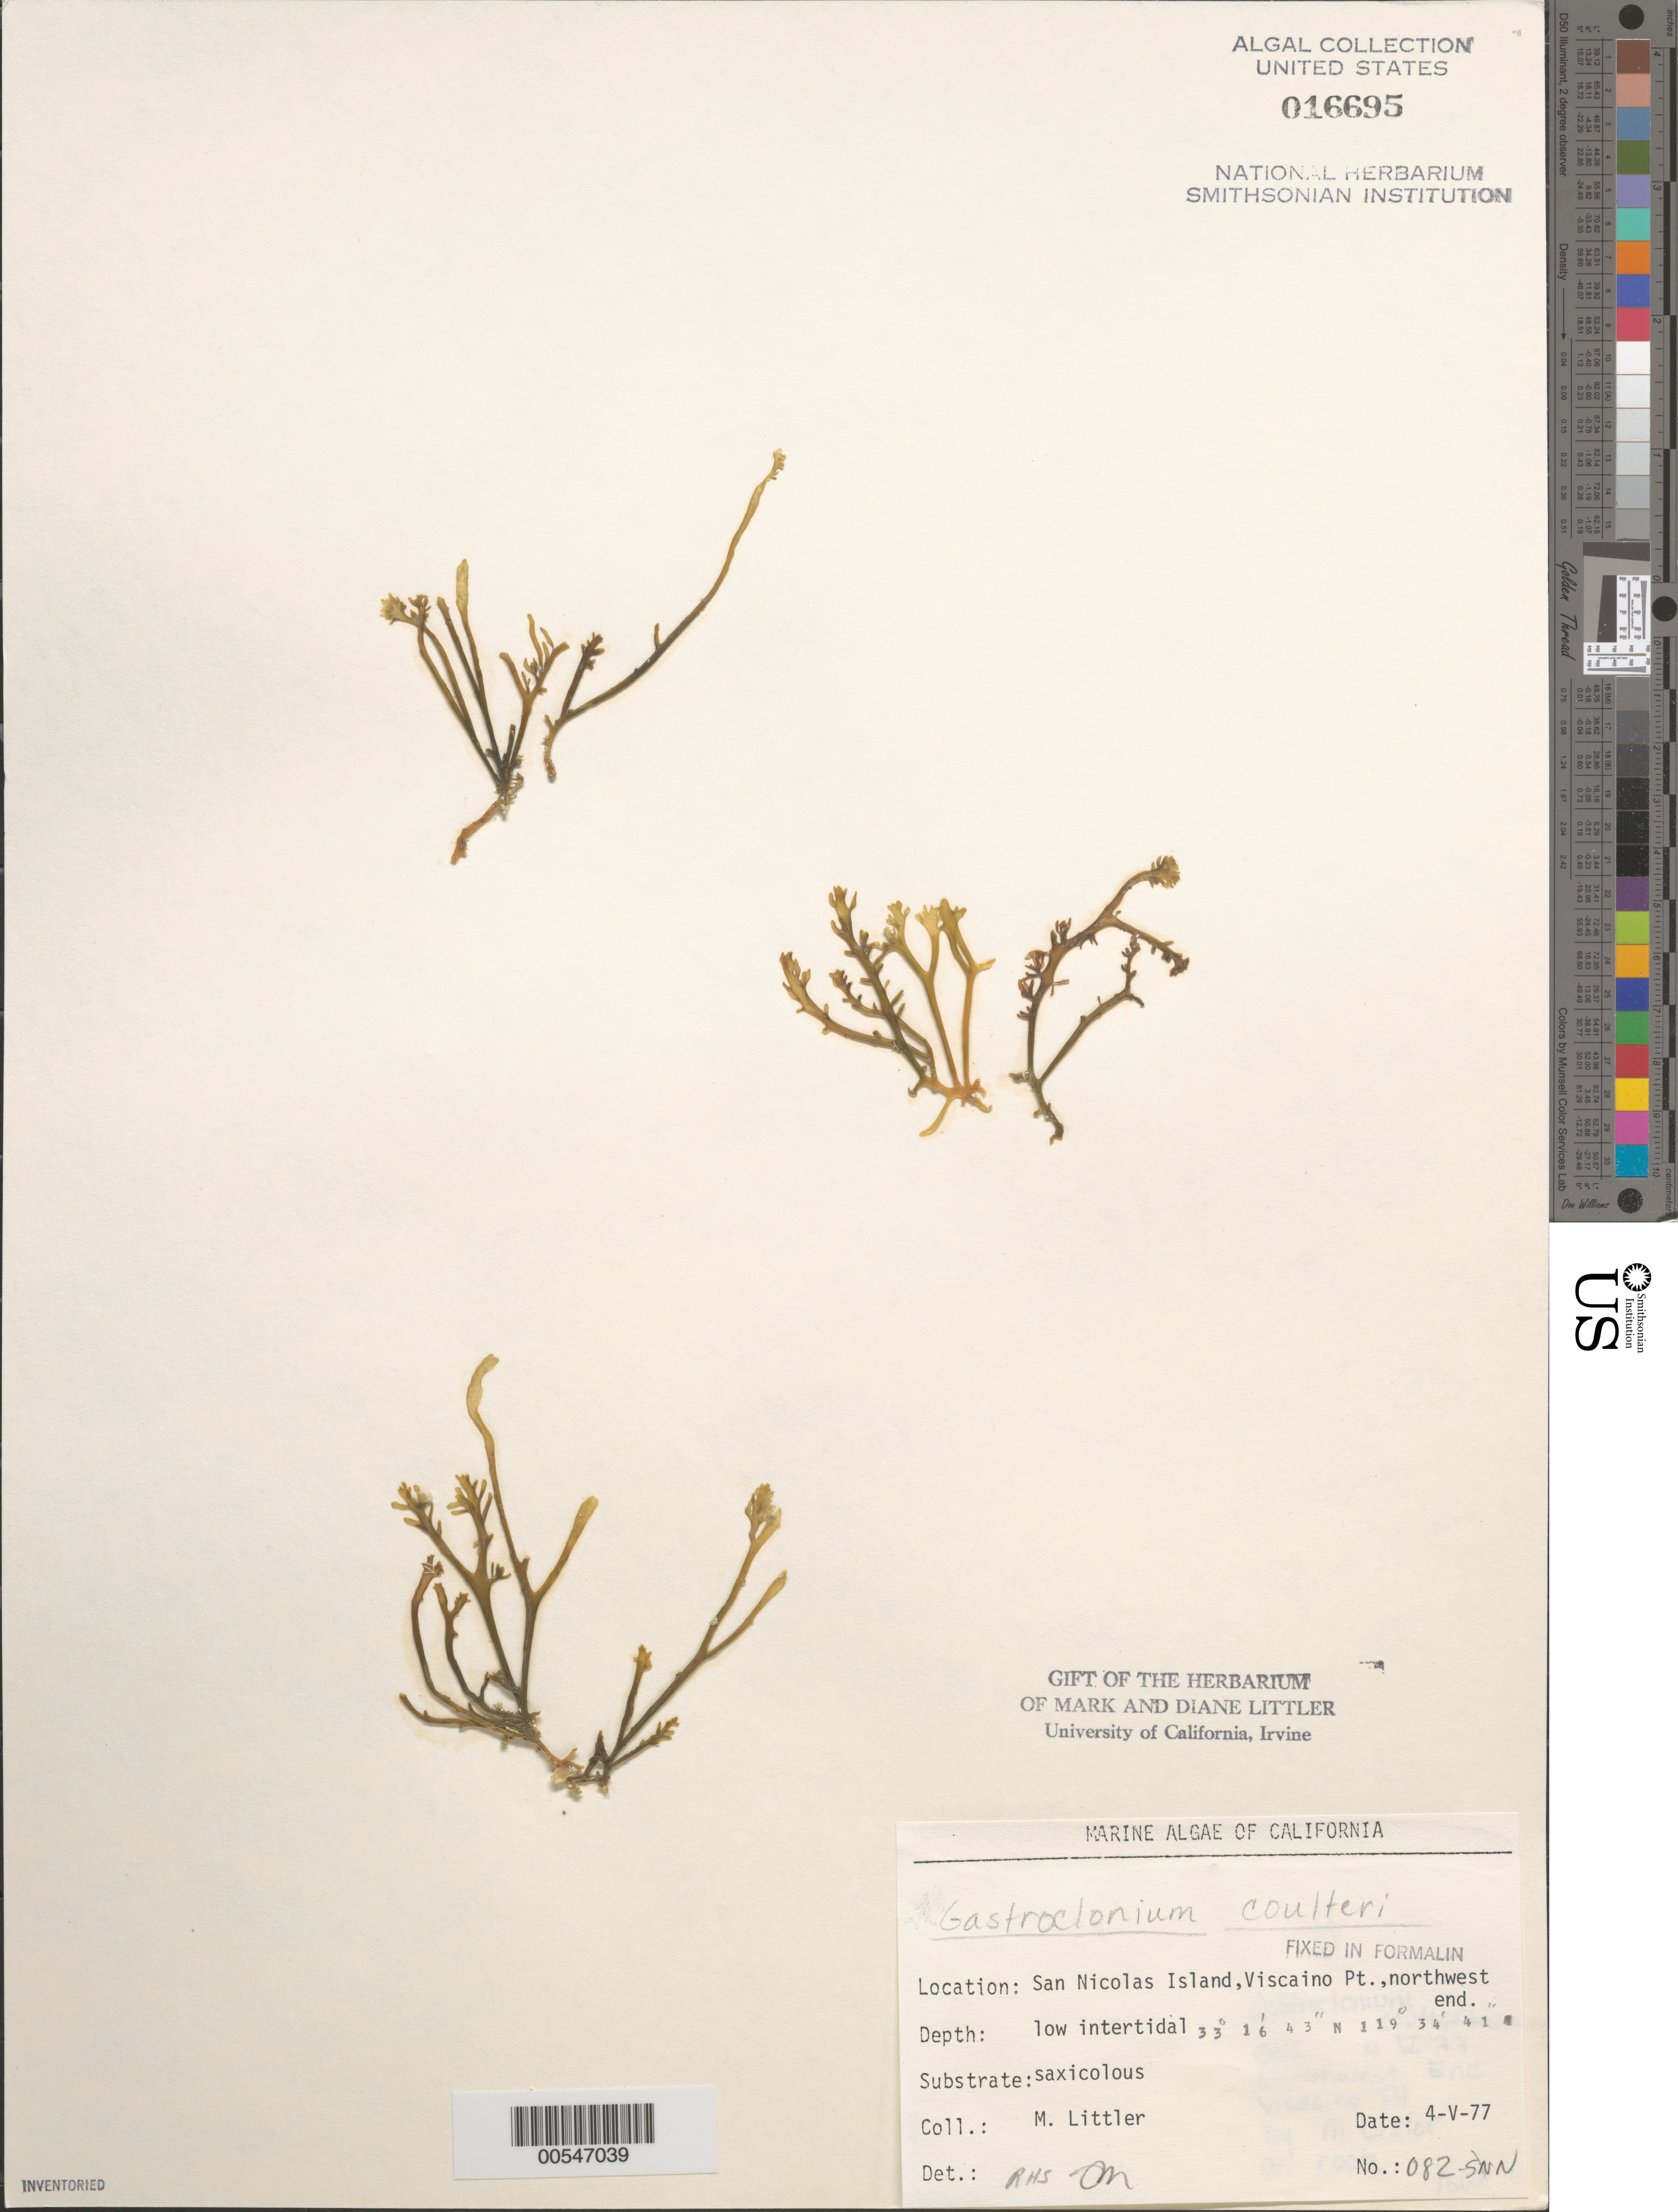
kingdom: Plantae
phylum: Rhodophyta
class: Florideophyceae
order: Rhodymeniales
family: Champiaceae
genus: Neogastroclonium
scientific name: Neogastroclonium subarticulatum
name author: (Turner) L. Le Gall et al.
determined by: Algae name updating Project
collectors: M. M. Littler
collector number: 082-SNN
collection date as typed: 04 May 1977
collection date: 1977-05-04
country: United States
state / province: California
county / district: Ventura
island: San Nicolas Island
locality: Viscaino Point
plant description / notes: BLM-SOCALBIGHT Rocky Intertidal Survey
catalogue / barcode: US 16695